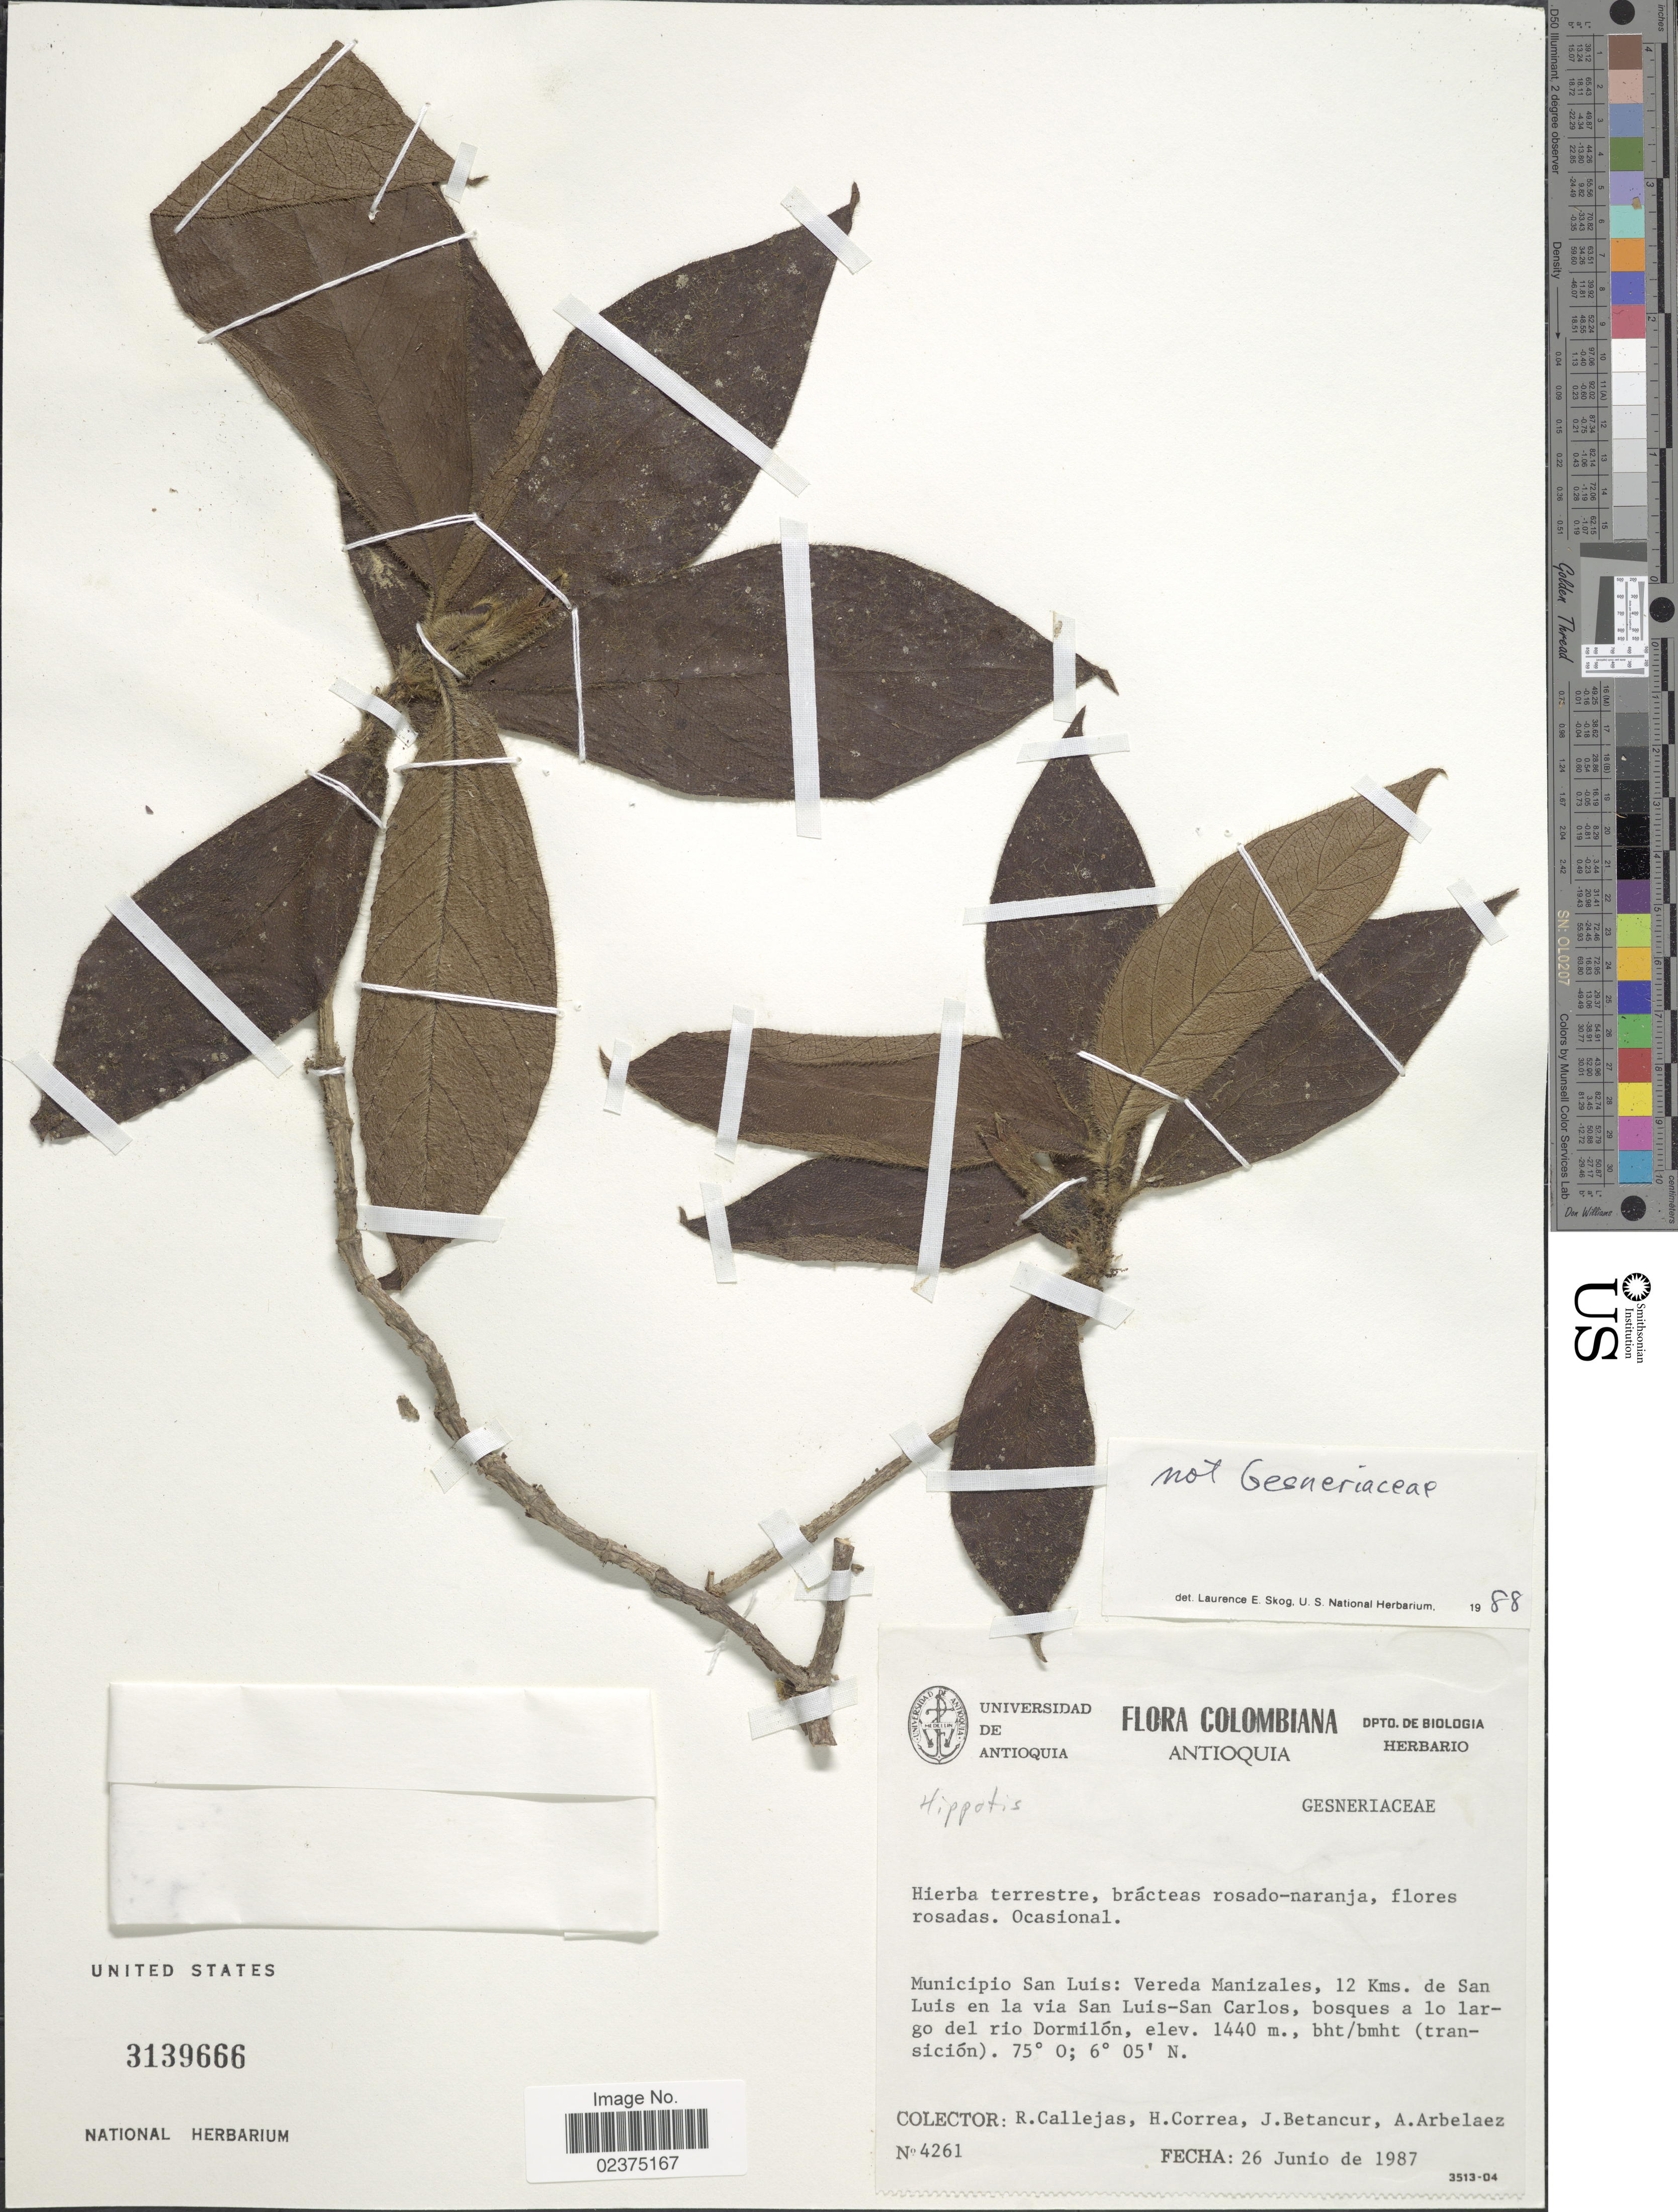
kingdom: Plantae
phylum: Tracheophyta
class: Magnoliopsida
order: Gentianales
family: Rubiaceae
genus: Hippotis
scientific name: Hippotis sp.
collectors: R. Callejas, H. Correa, J. Betancur & A. Arbelaez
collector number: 4261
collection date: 1987-06-26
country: Colombia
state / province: Antioquia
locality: Municipio San Luis: Vereda Manizales, 12 Kms de San Luis en la via San Luis-San Carlos, bosques a lo largo del rio Dormilón bht/bmht (transición)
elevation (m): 1440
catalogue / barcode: US 3139666